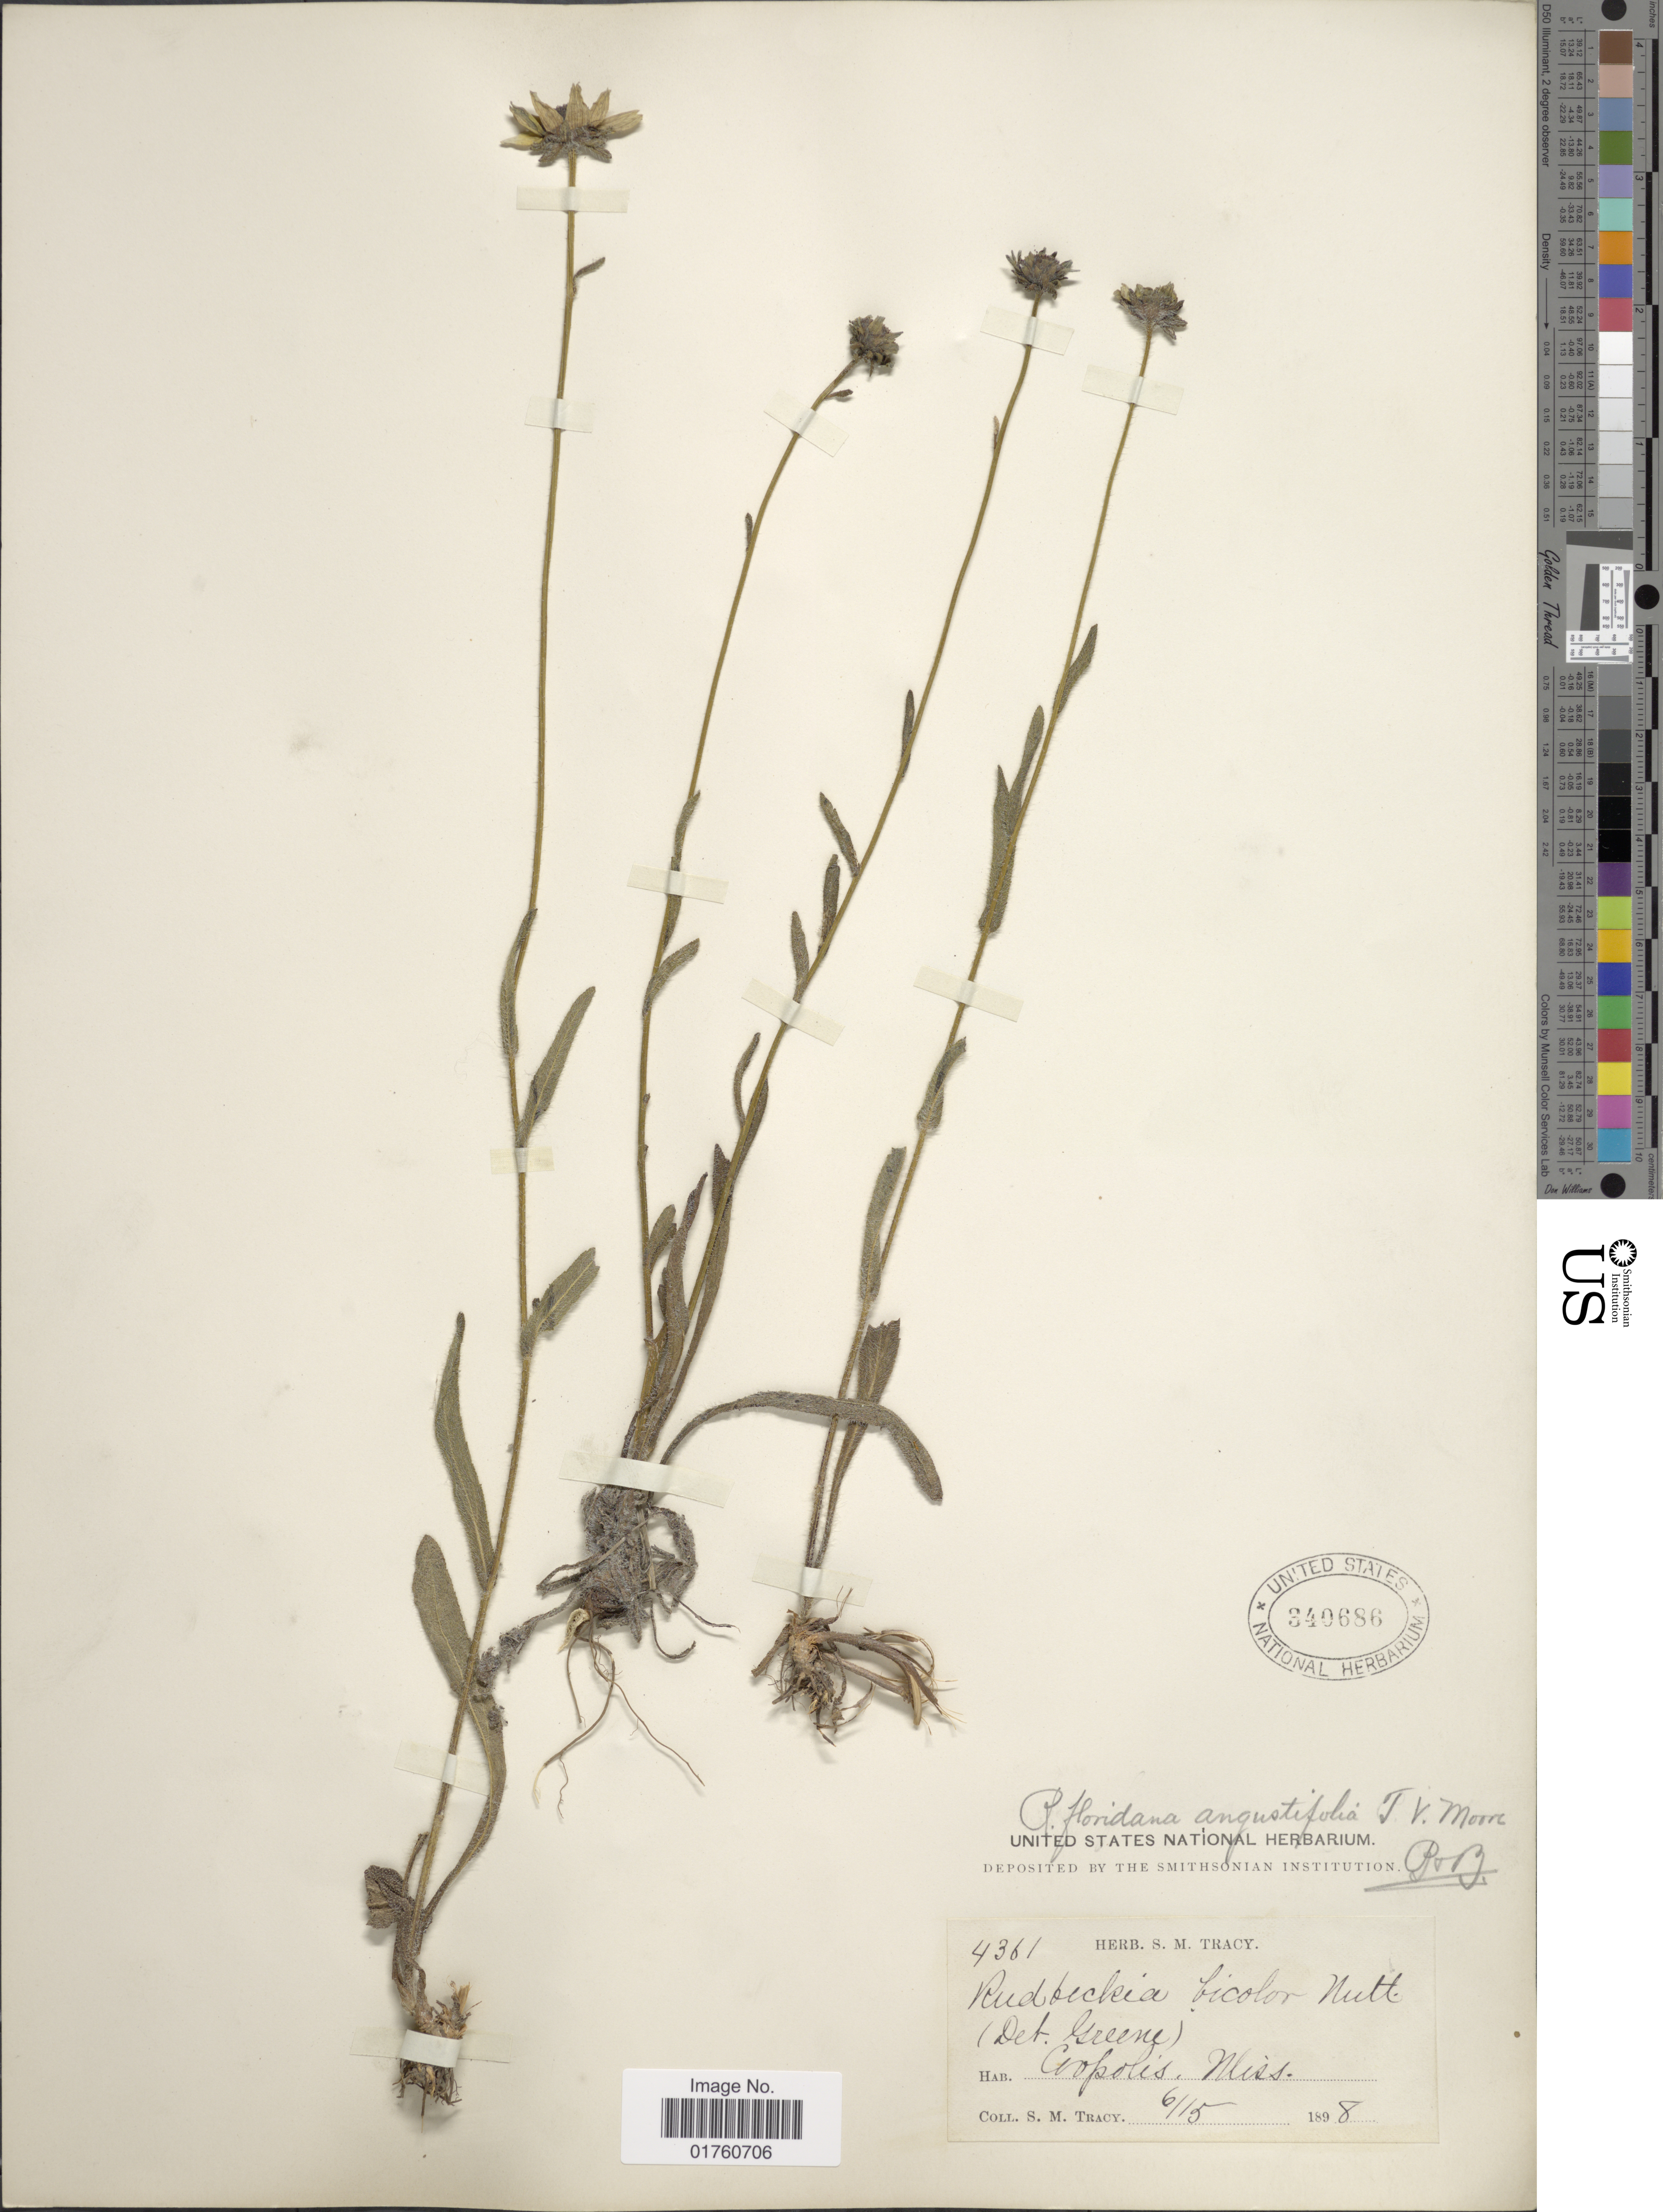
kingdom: Plantae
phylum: Tracheophyta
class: Magnoliopsida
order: Asterales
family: Asteraceae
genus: Rudbeckia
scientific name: Rudbeckia floridana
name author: T.V. Moore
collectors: S. M. Tracy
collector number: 4361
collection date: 1898-06-15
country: United States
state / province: Mississippi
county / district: Harrison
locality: Coopolis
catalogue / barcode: US 340686